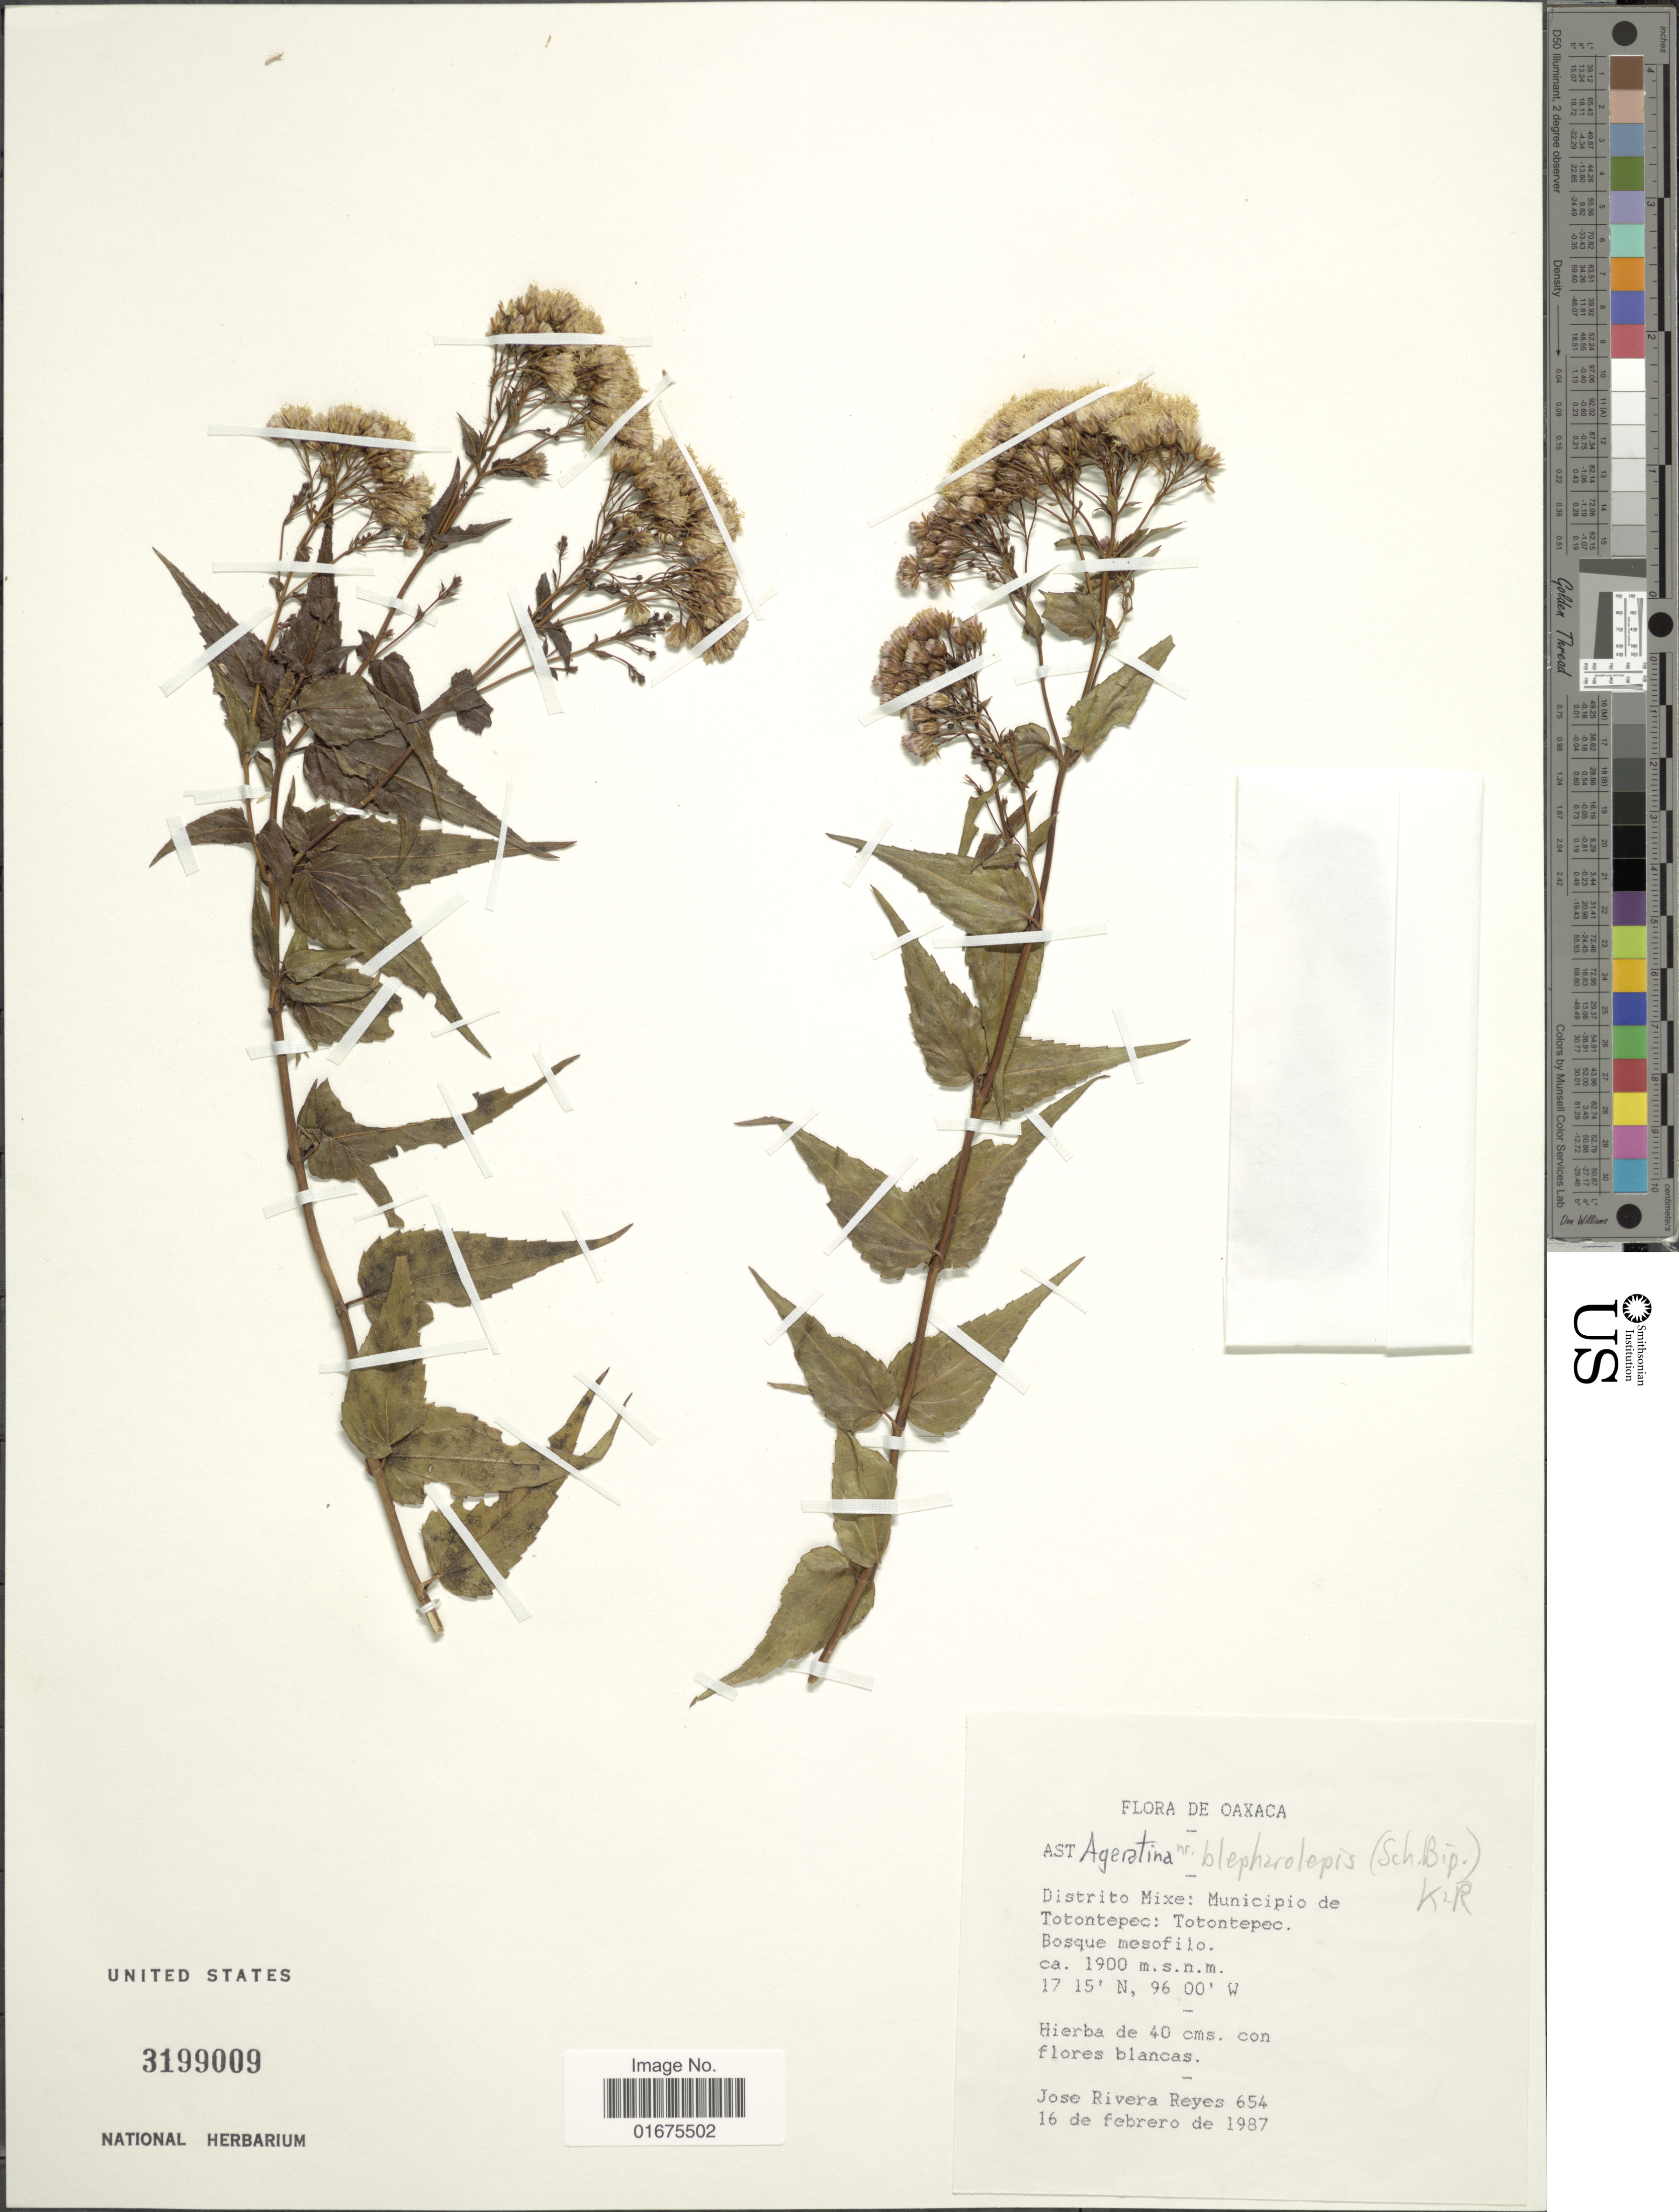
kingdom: Plantae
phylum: Tracheophyta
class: Magnoliopsida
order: Asterales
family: Asteraceae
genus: Ageratina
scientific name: Ageratina blepharilepis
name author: (Sch. Bip.) R.M. King & H. Rob.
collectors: J. Reyes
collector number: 654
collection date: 1987-02-16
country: Mexico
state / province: Oaxaca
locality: Distrito Mixe: Muncipio de Totontepec: Totontepec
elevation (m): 1900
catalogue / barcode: US 3199009